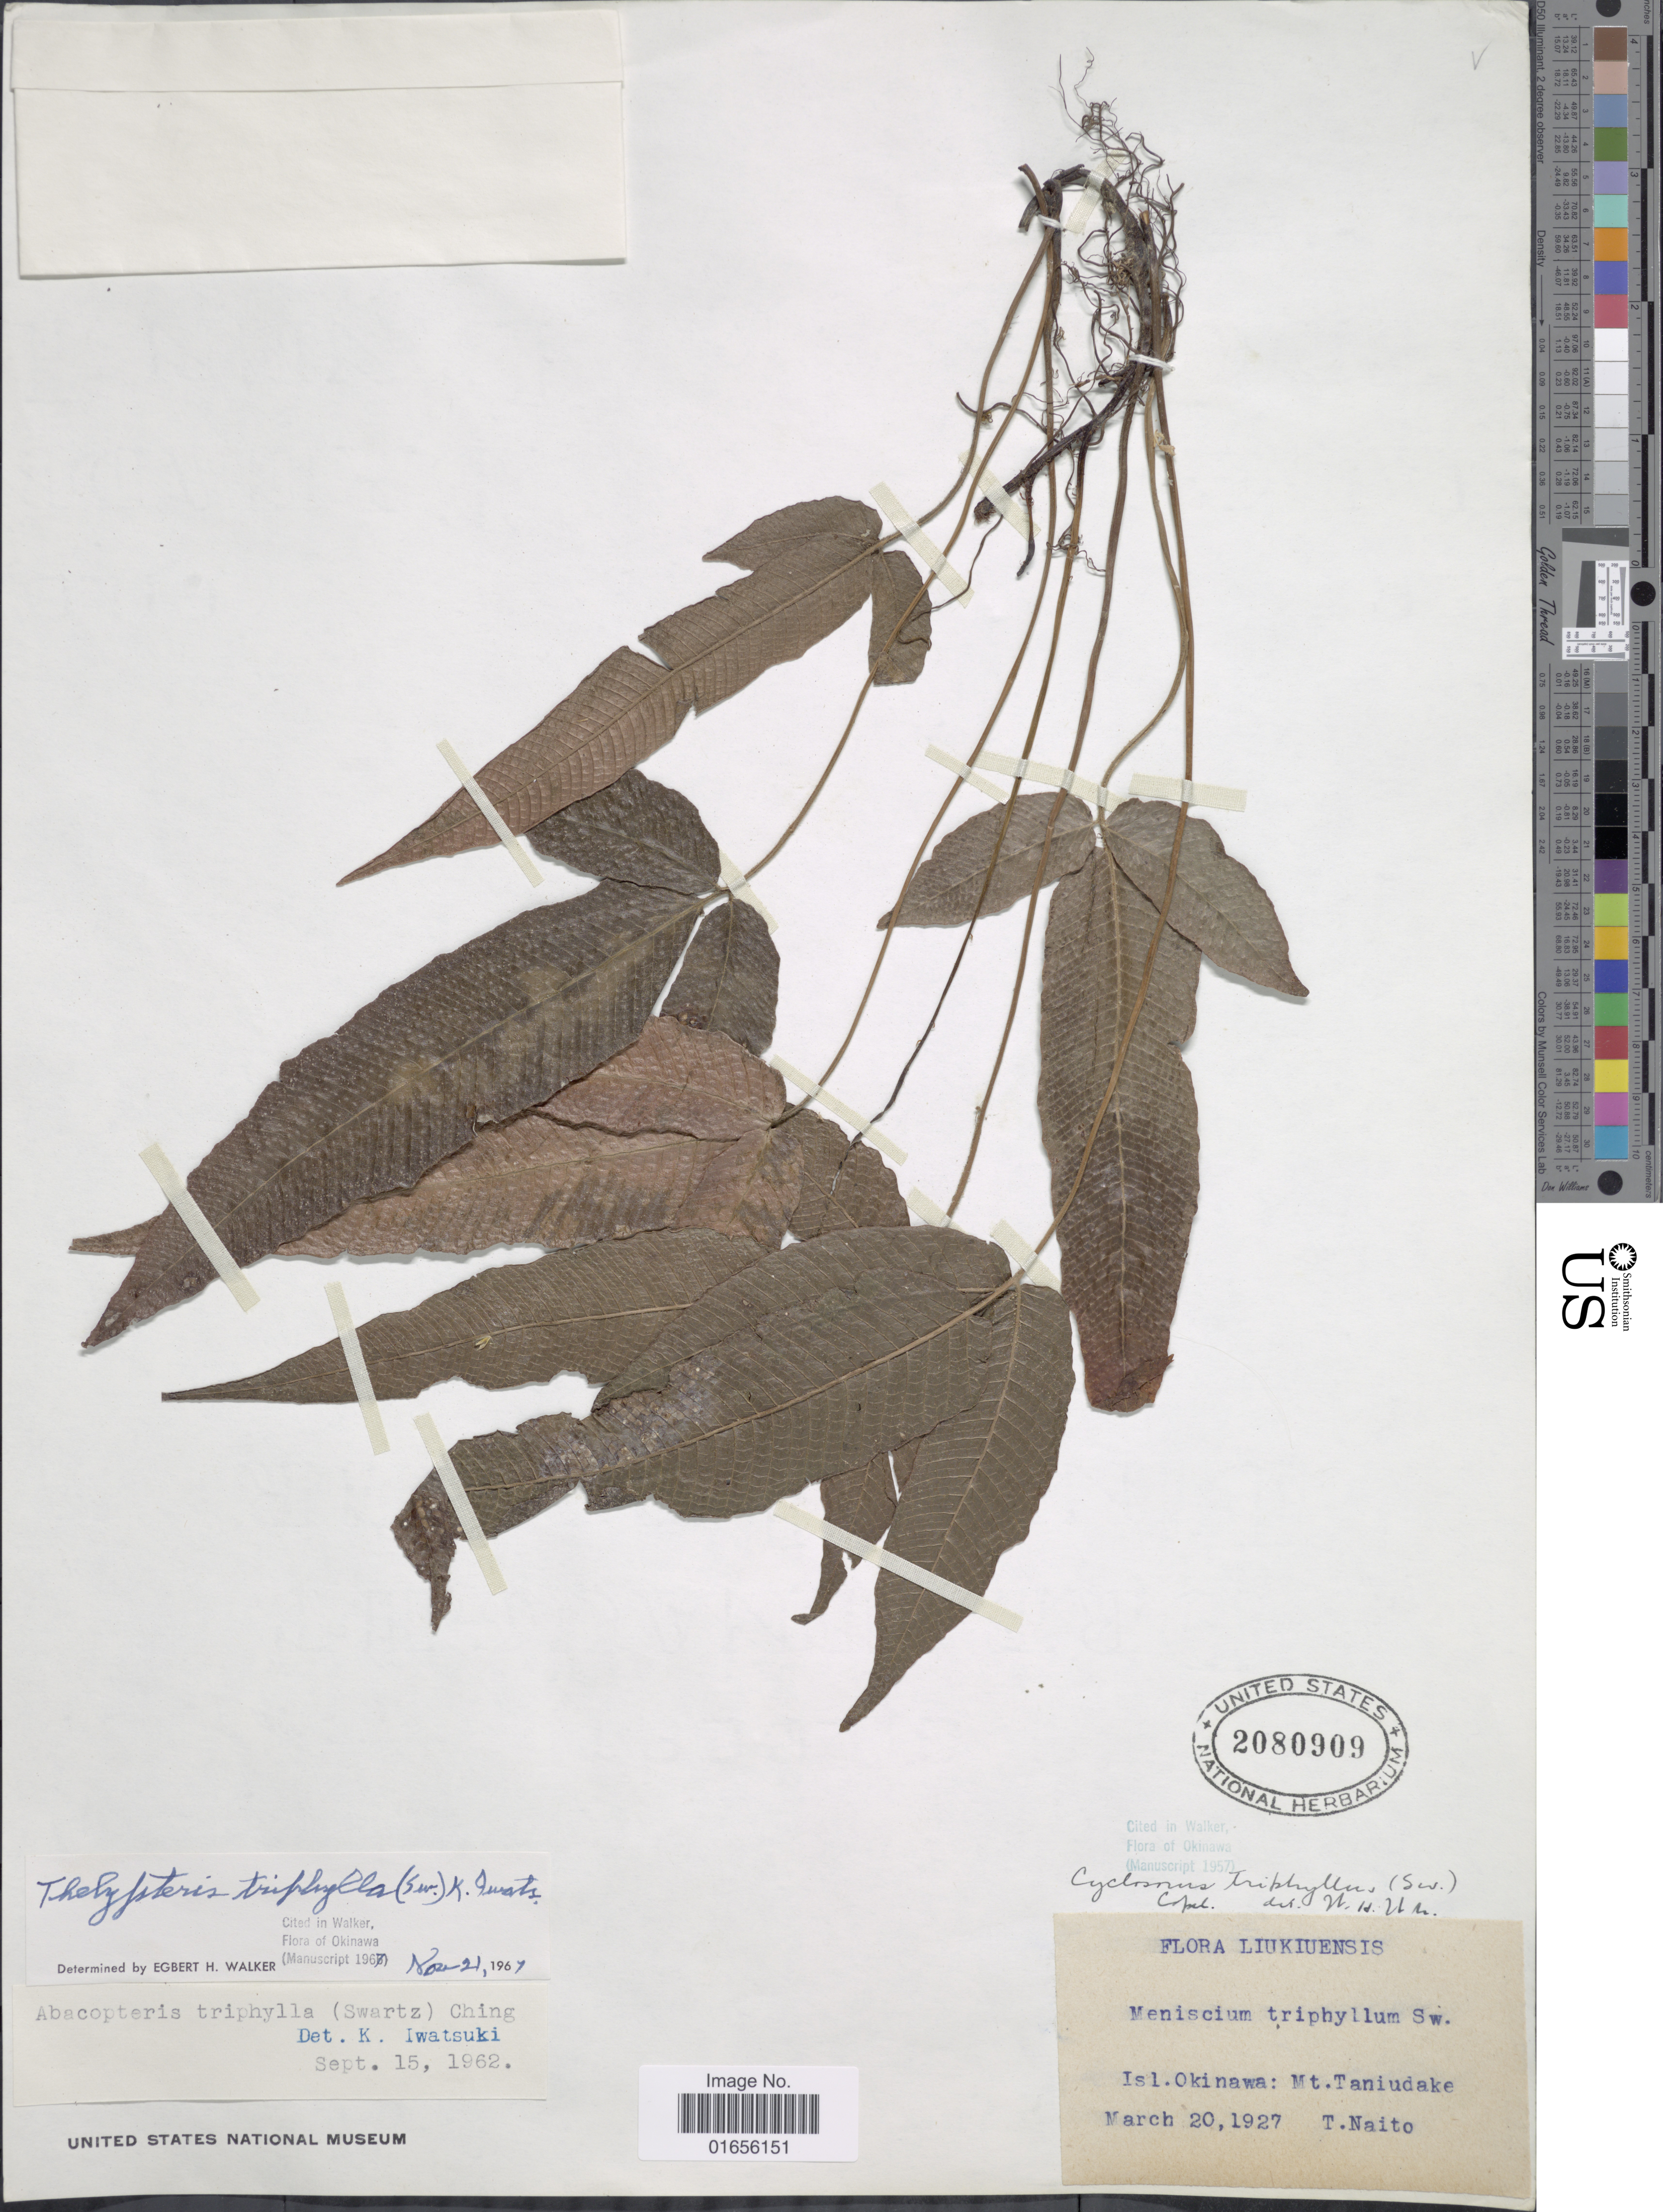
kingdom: Plantae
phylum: Tracheophyta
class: Polypodiopsida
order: Polypodiales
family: Thelypteridaceae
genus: Pronephrium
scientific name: Pronephrium triphyllum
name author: (Sw.) Holttum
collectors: T. Naito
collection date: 1927-03-20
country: Japan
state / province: Okinawa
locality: Liukiuensis, Isl. Okinawa: Mt. Taniudake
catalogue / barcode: US 2080909